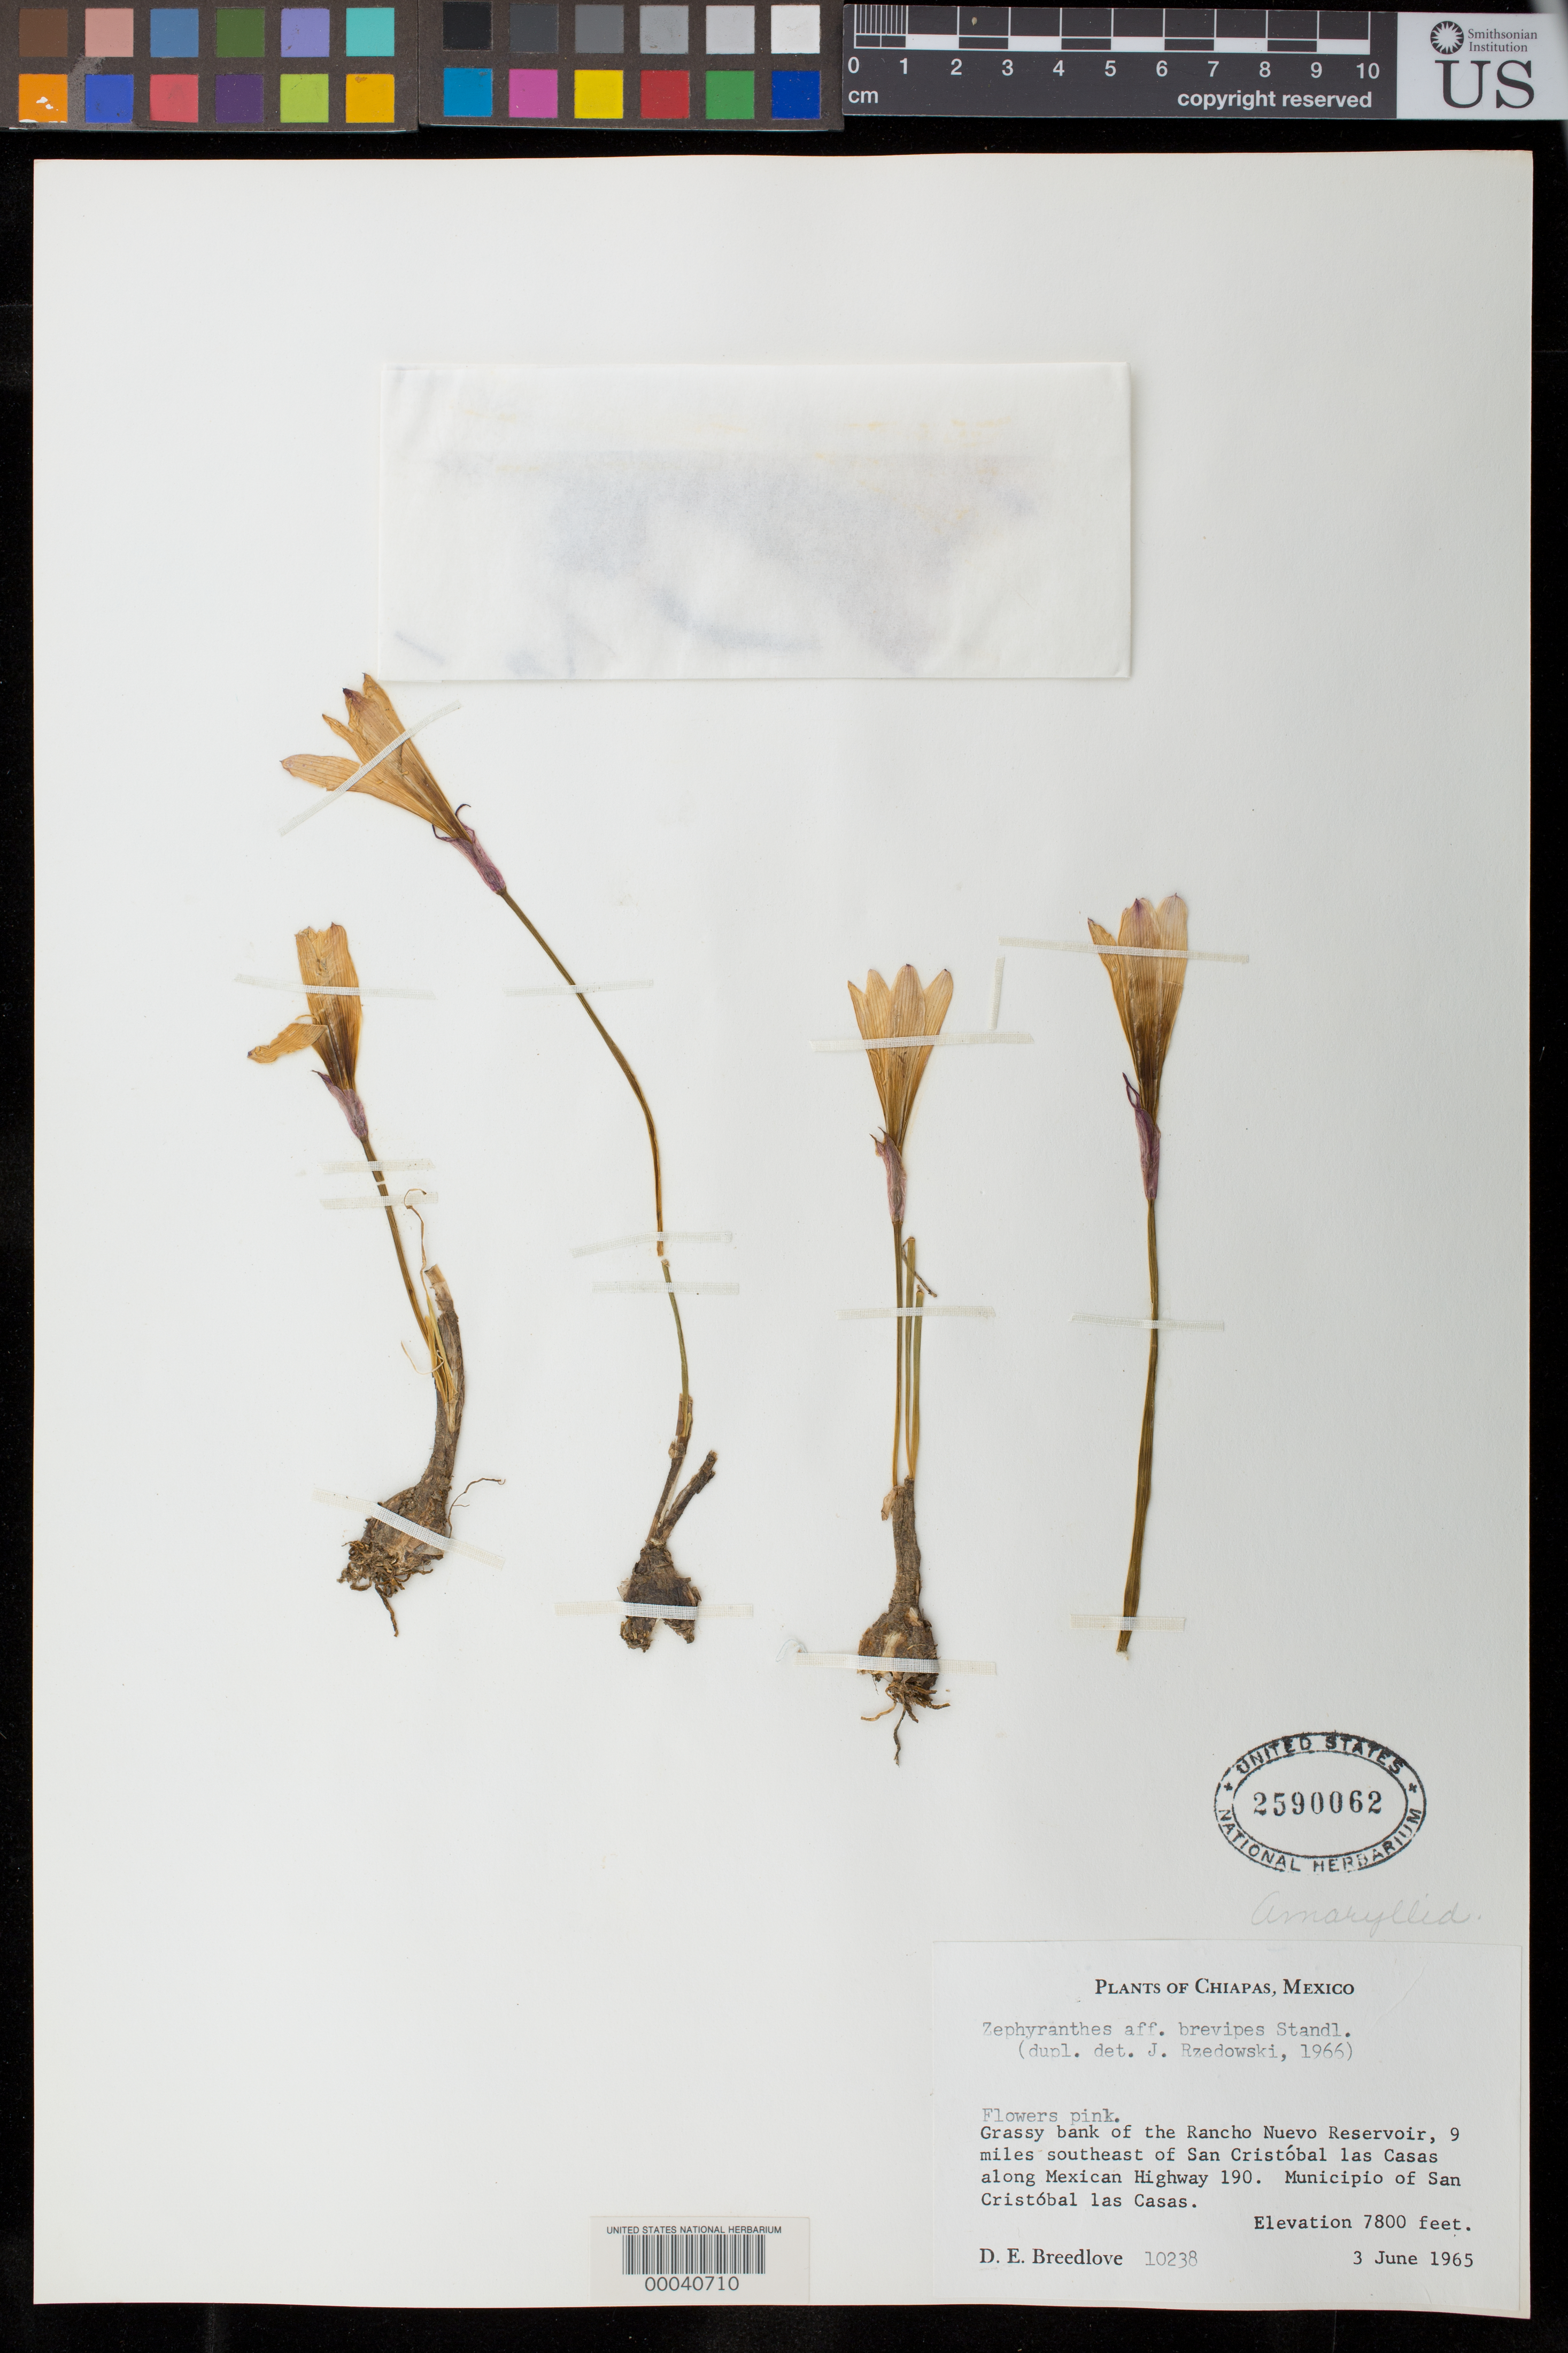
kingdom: Plantae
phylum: Tracheophyta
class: Liliopsida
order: Asparagales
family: Amaryllidaceae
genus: Zephyranthes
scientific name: Zephyranthes brevipes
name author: C.F. Baker ex Standl.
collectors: D. E. Breedlove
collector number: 10238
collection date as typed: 03 Jun 1965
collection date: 1965-06-03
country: Mexico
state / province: Chiapas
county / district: San Cristóbal de Las Casas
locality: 9 mi. SE of San Cristobal las Casas, along Mex hwy 190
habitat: Grassy bank of the rancho nuevo reservoir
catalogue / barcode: US 2590062